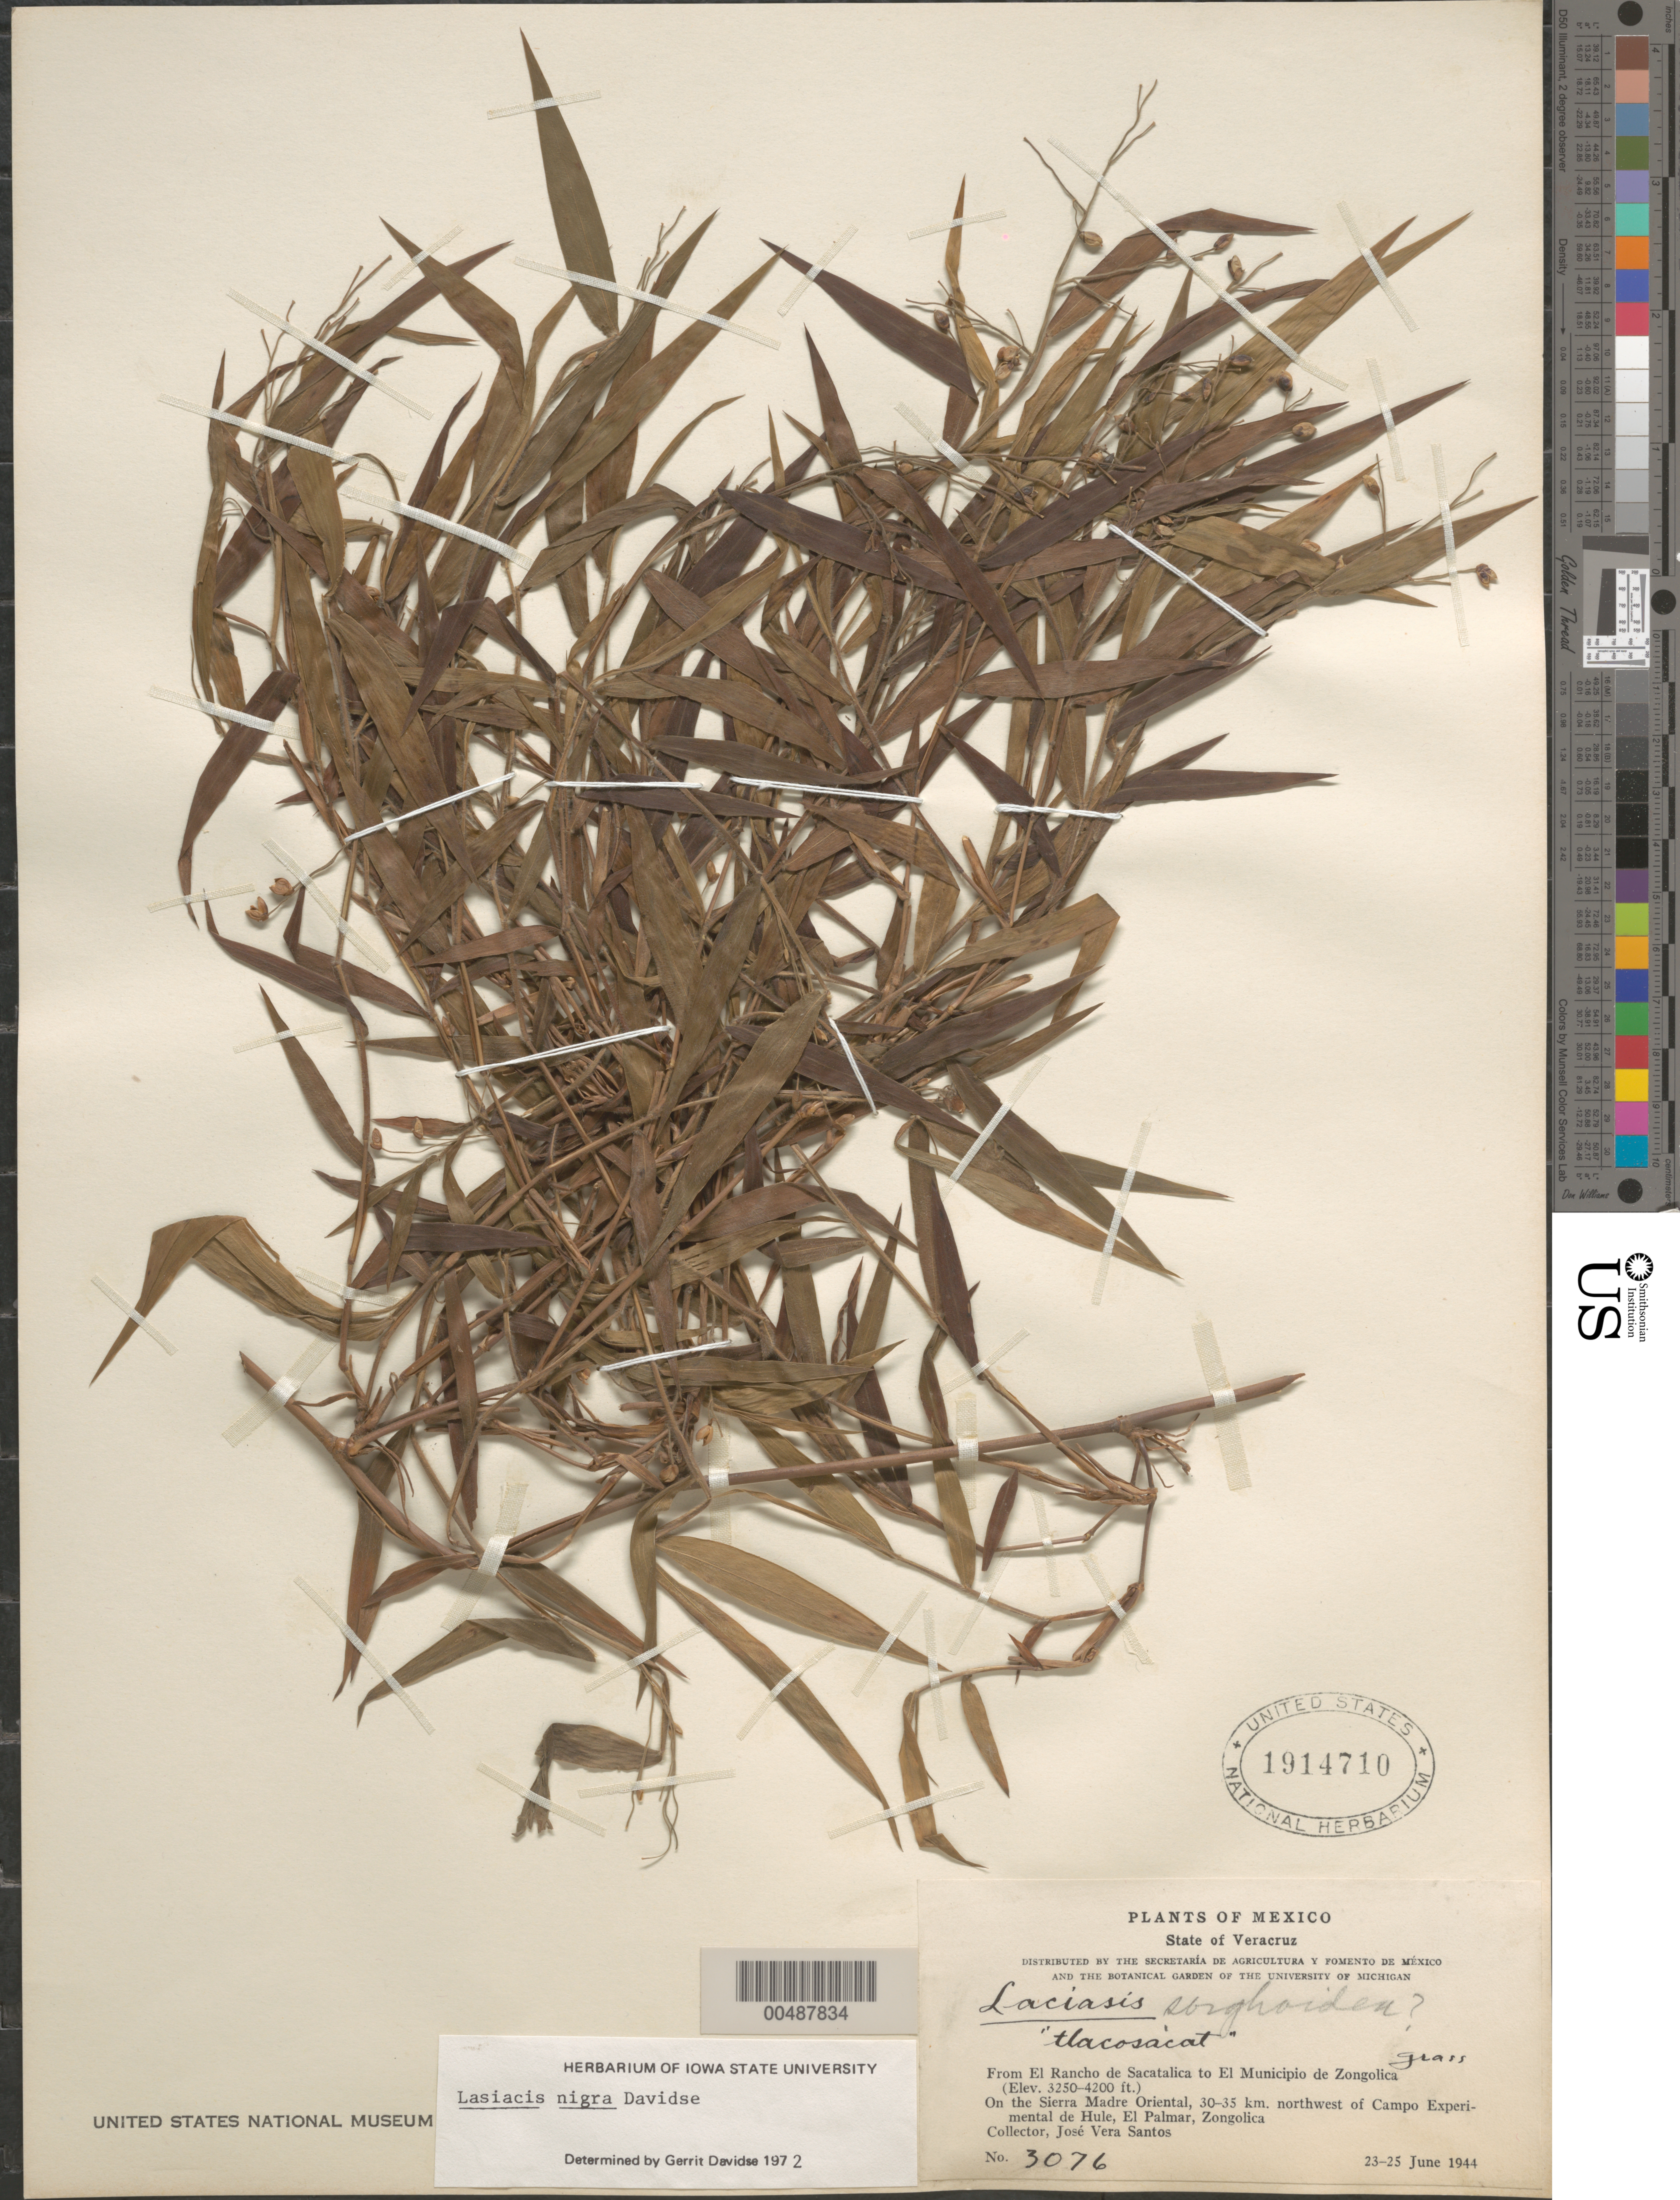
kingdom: Plantae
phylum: Tracheophyta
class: Liliopsida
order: Poales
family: Poaceae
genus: Lasiacis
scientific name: Lasiacis maxonii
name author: Swallen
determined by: Davidse, Gerrit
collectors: J. V. Santos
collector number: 3076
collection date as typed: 23 Jun 1944 to 25 Jun 1944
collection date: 1944-06-23/1944-06-25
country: Mexico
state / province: Veracruz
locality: From El Rancho de Sacatalica to El Mun de Zongolica, on the Sierra Madre Oriental, 30-35 km NW of Campo Experimental de Hule,...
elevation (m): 991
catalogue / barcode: US 1914710